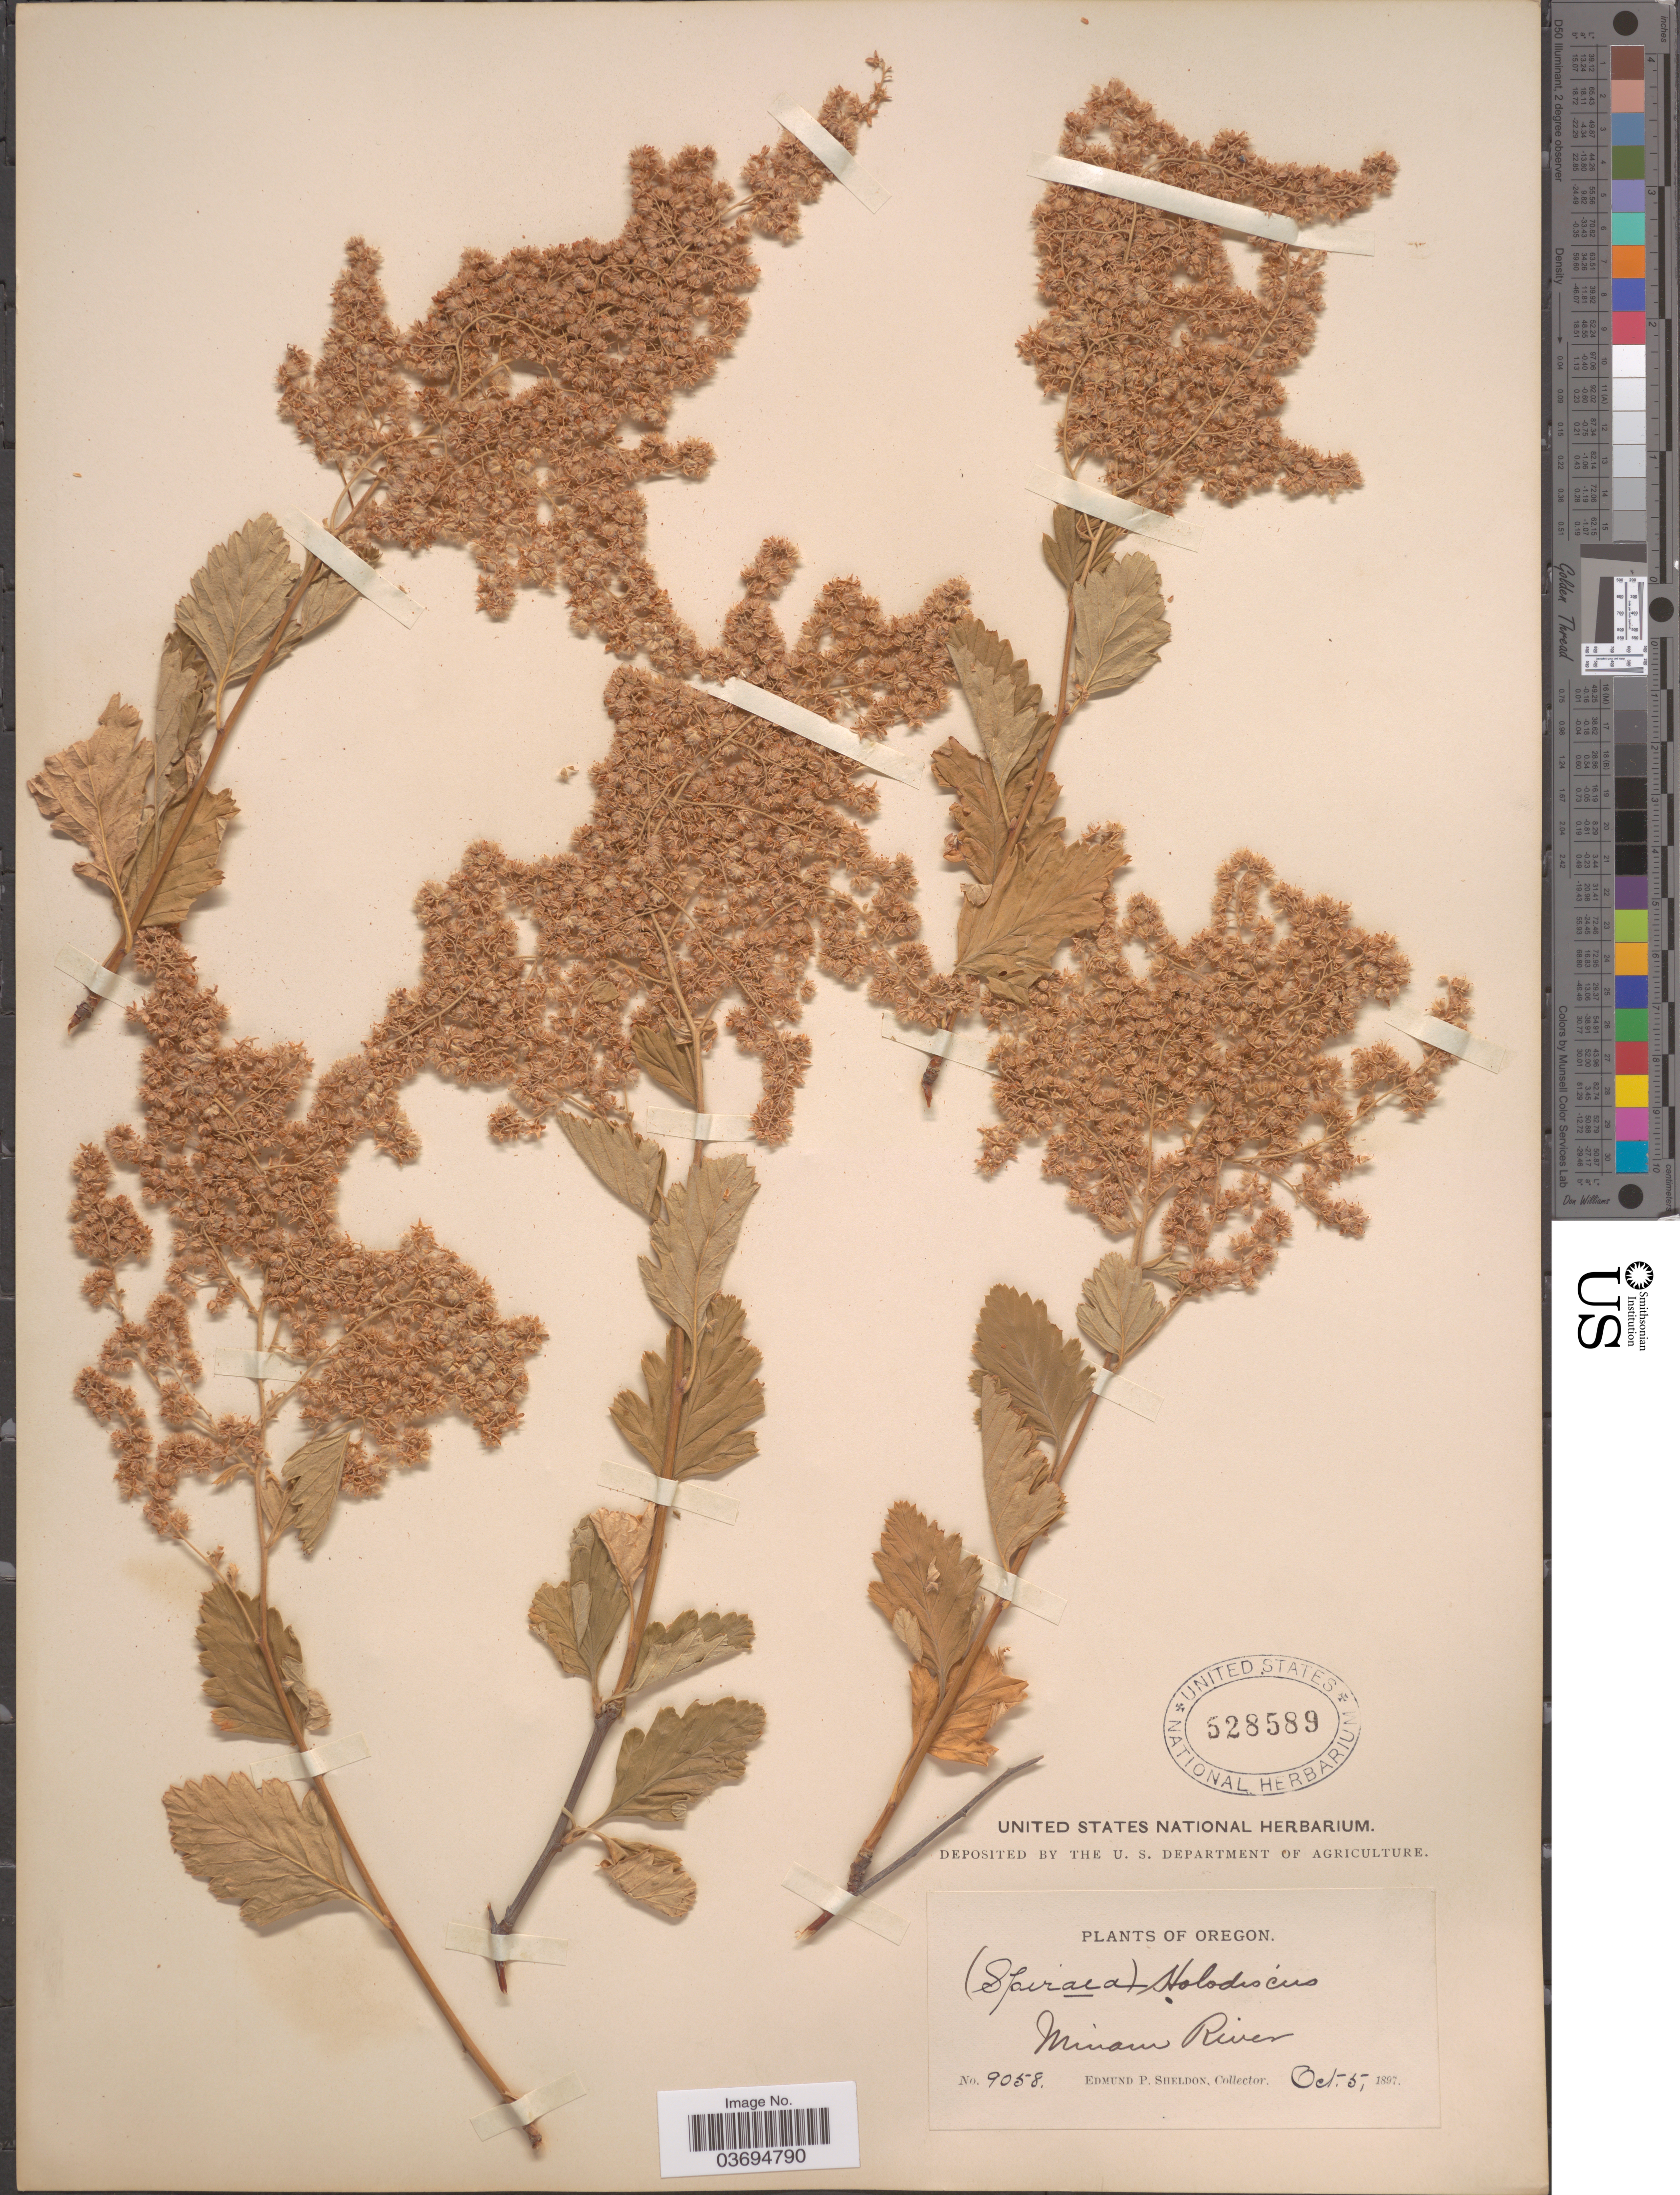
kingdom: Plantae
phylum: Tracheophyta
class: Magnoliopsida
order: Rosales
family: Rosaceae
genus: Holodiscus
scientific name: Holodiscus discolor var. discolor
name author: (Pursh) Maxim.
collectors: E. P. Sheldon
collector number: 9058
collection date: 1897-10-05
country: United States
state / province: Oregon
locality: Minam River.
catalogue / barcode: US 528589